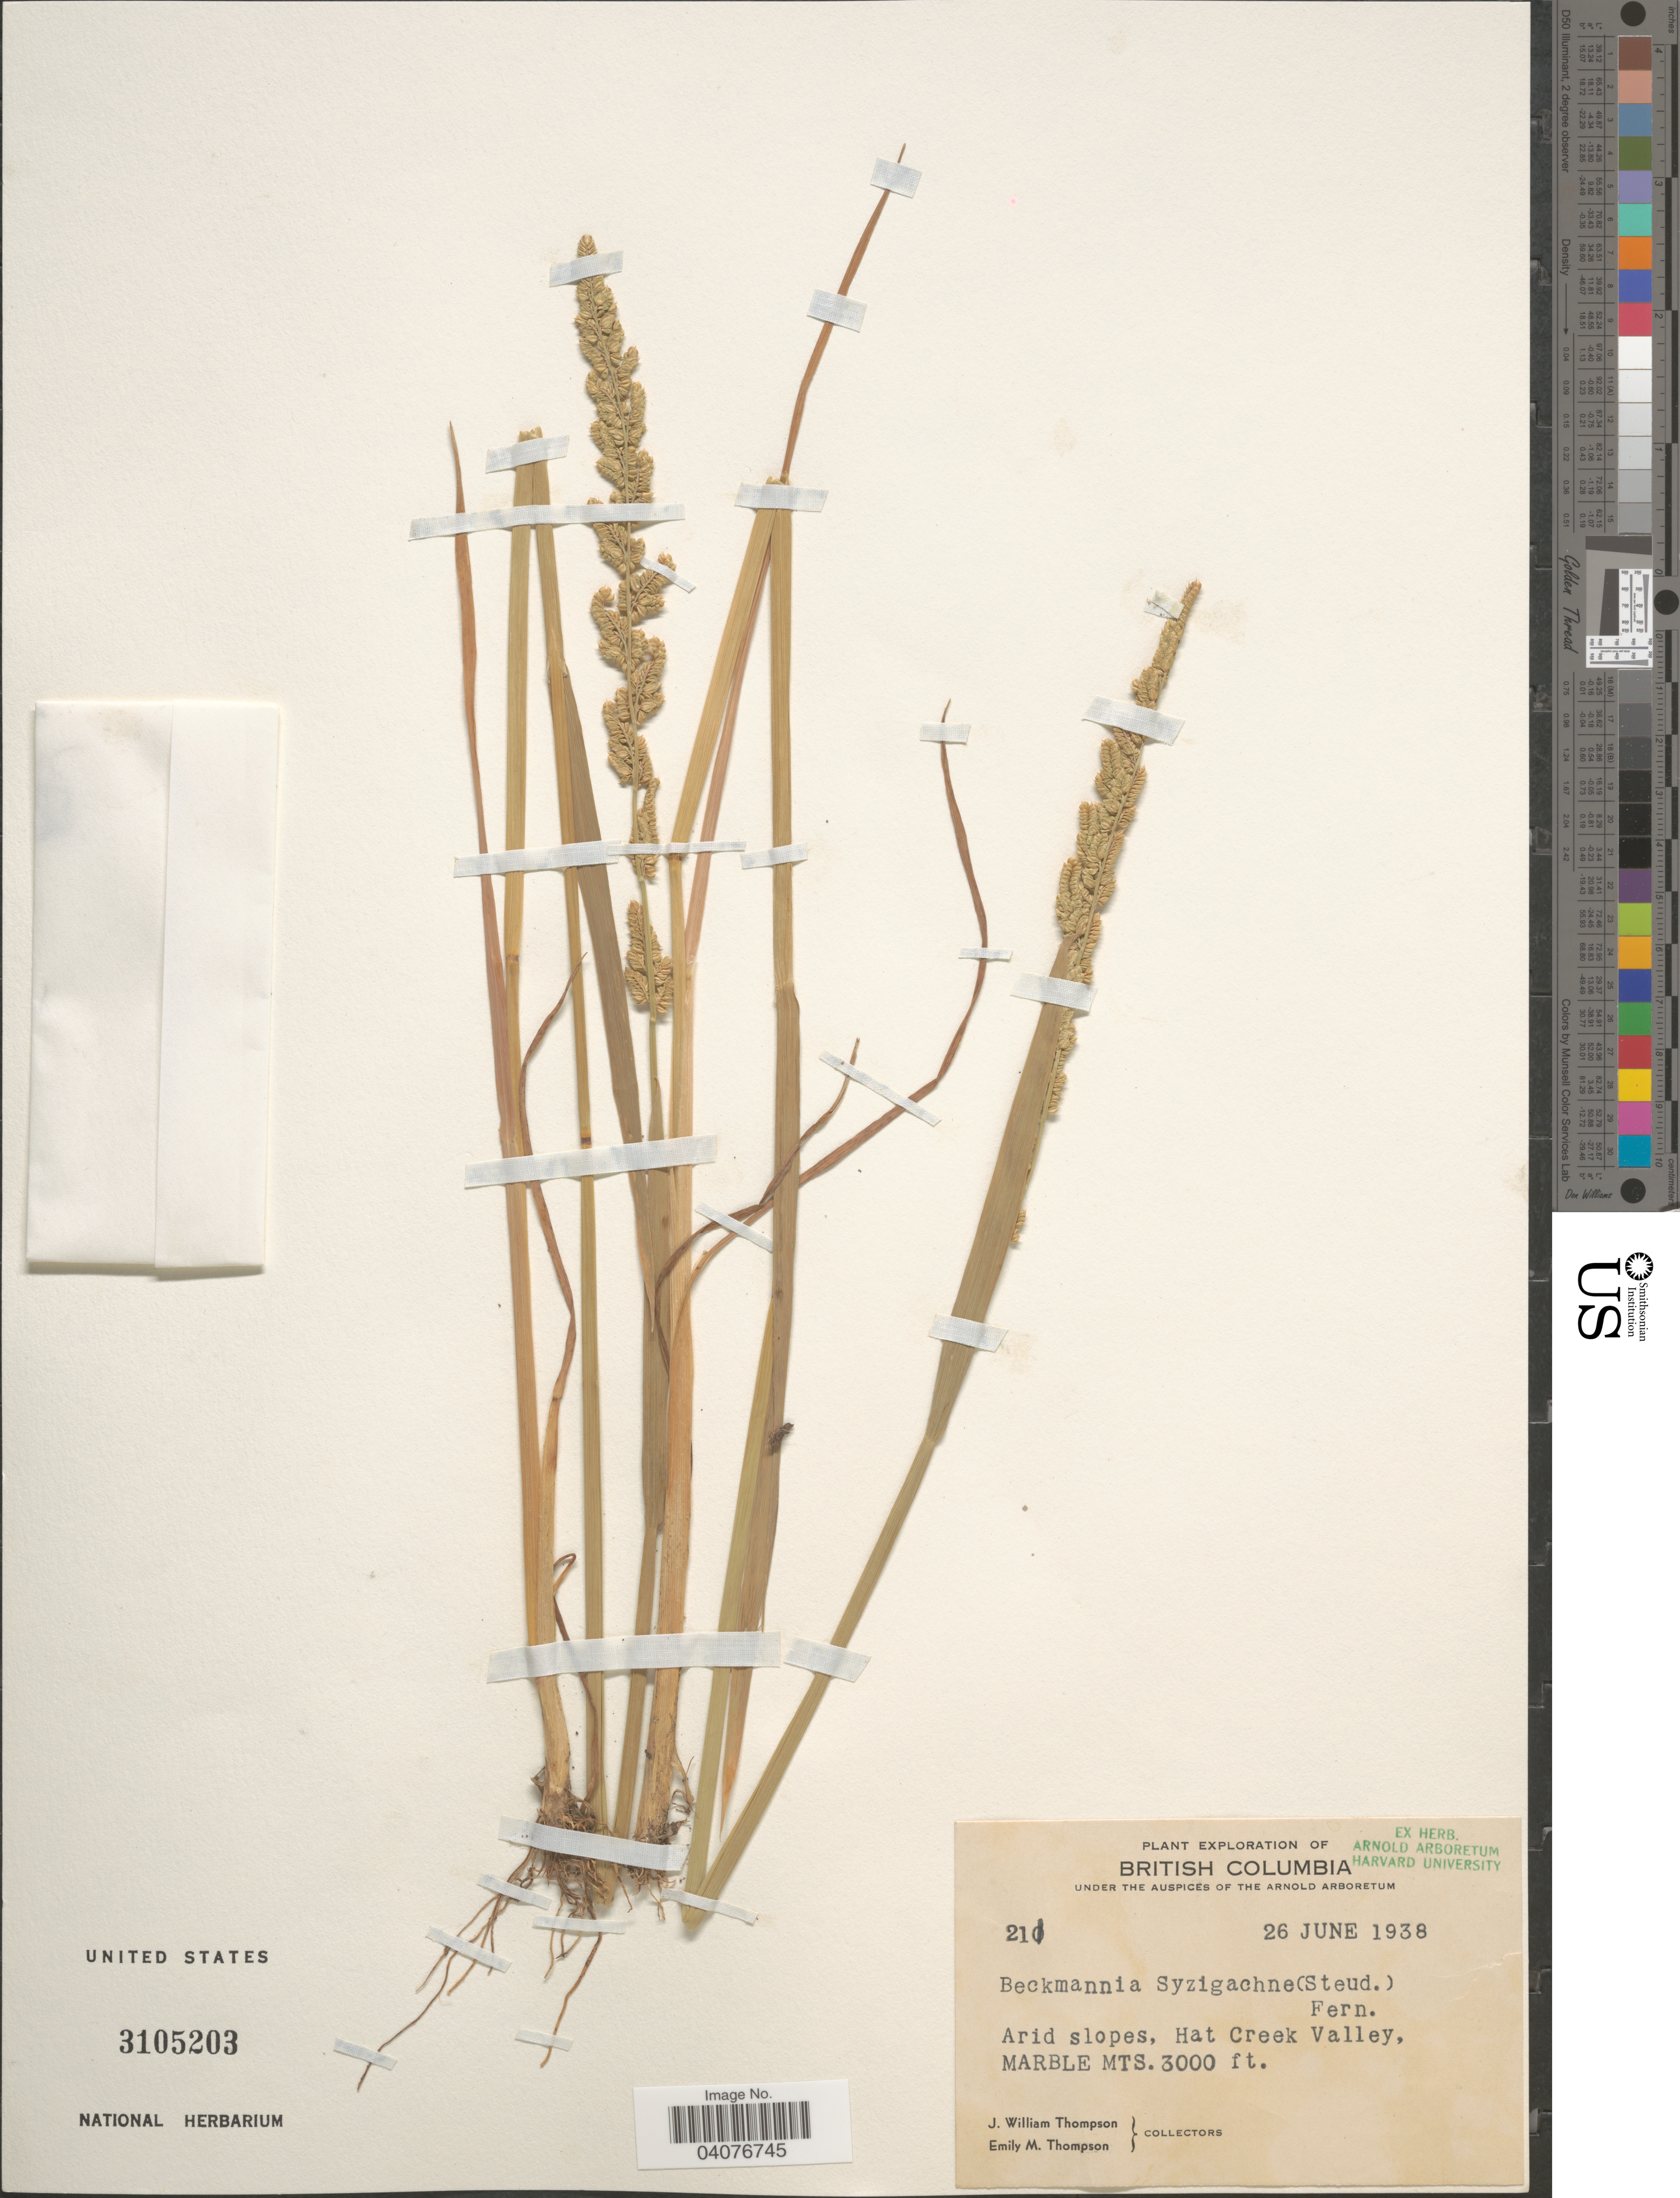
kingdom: Plantae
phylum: Tracheophyta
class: Liliopsida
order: Poales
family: Poaceae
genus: Beckmannia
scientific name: Beckmannia syzigachne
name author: (Steud.) Fernald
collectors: J. W. Thompson & E. M. Thompson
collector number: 211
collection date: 1938-06-26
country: Canada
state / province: British Columbia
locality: Plant exploration of British Colombia under the auspices of the Arnold Arboretum. Arid slopes, Hat Creek Valley, Marble Mts.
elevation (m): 914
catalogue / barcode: US 3105203